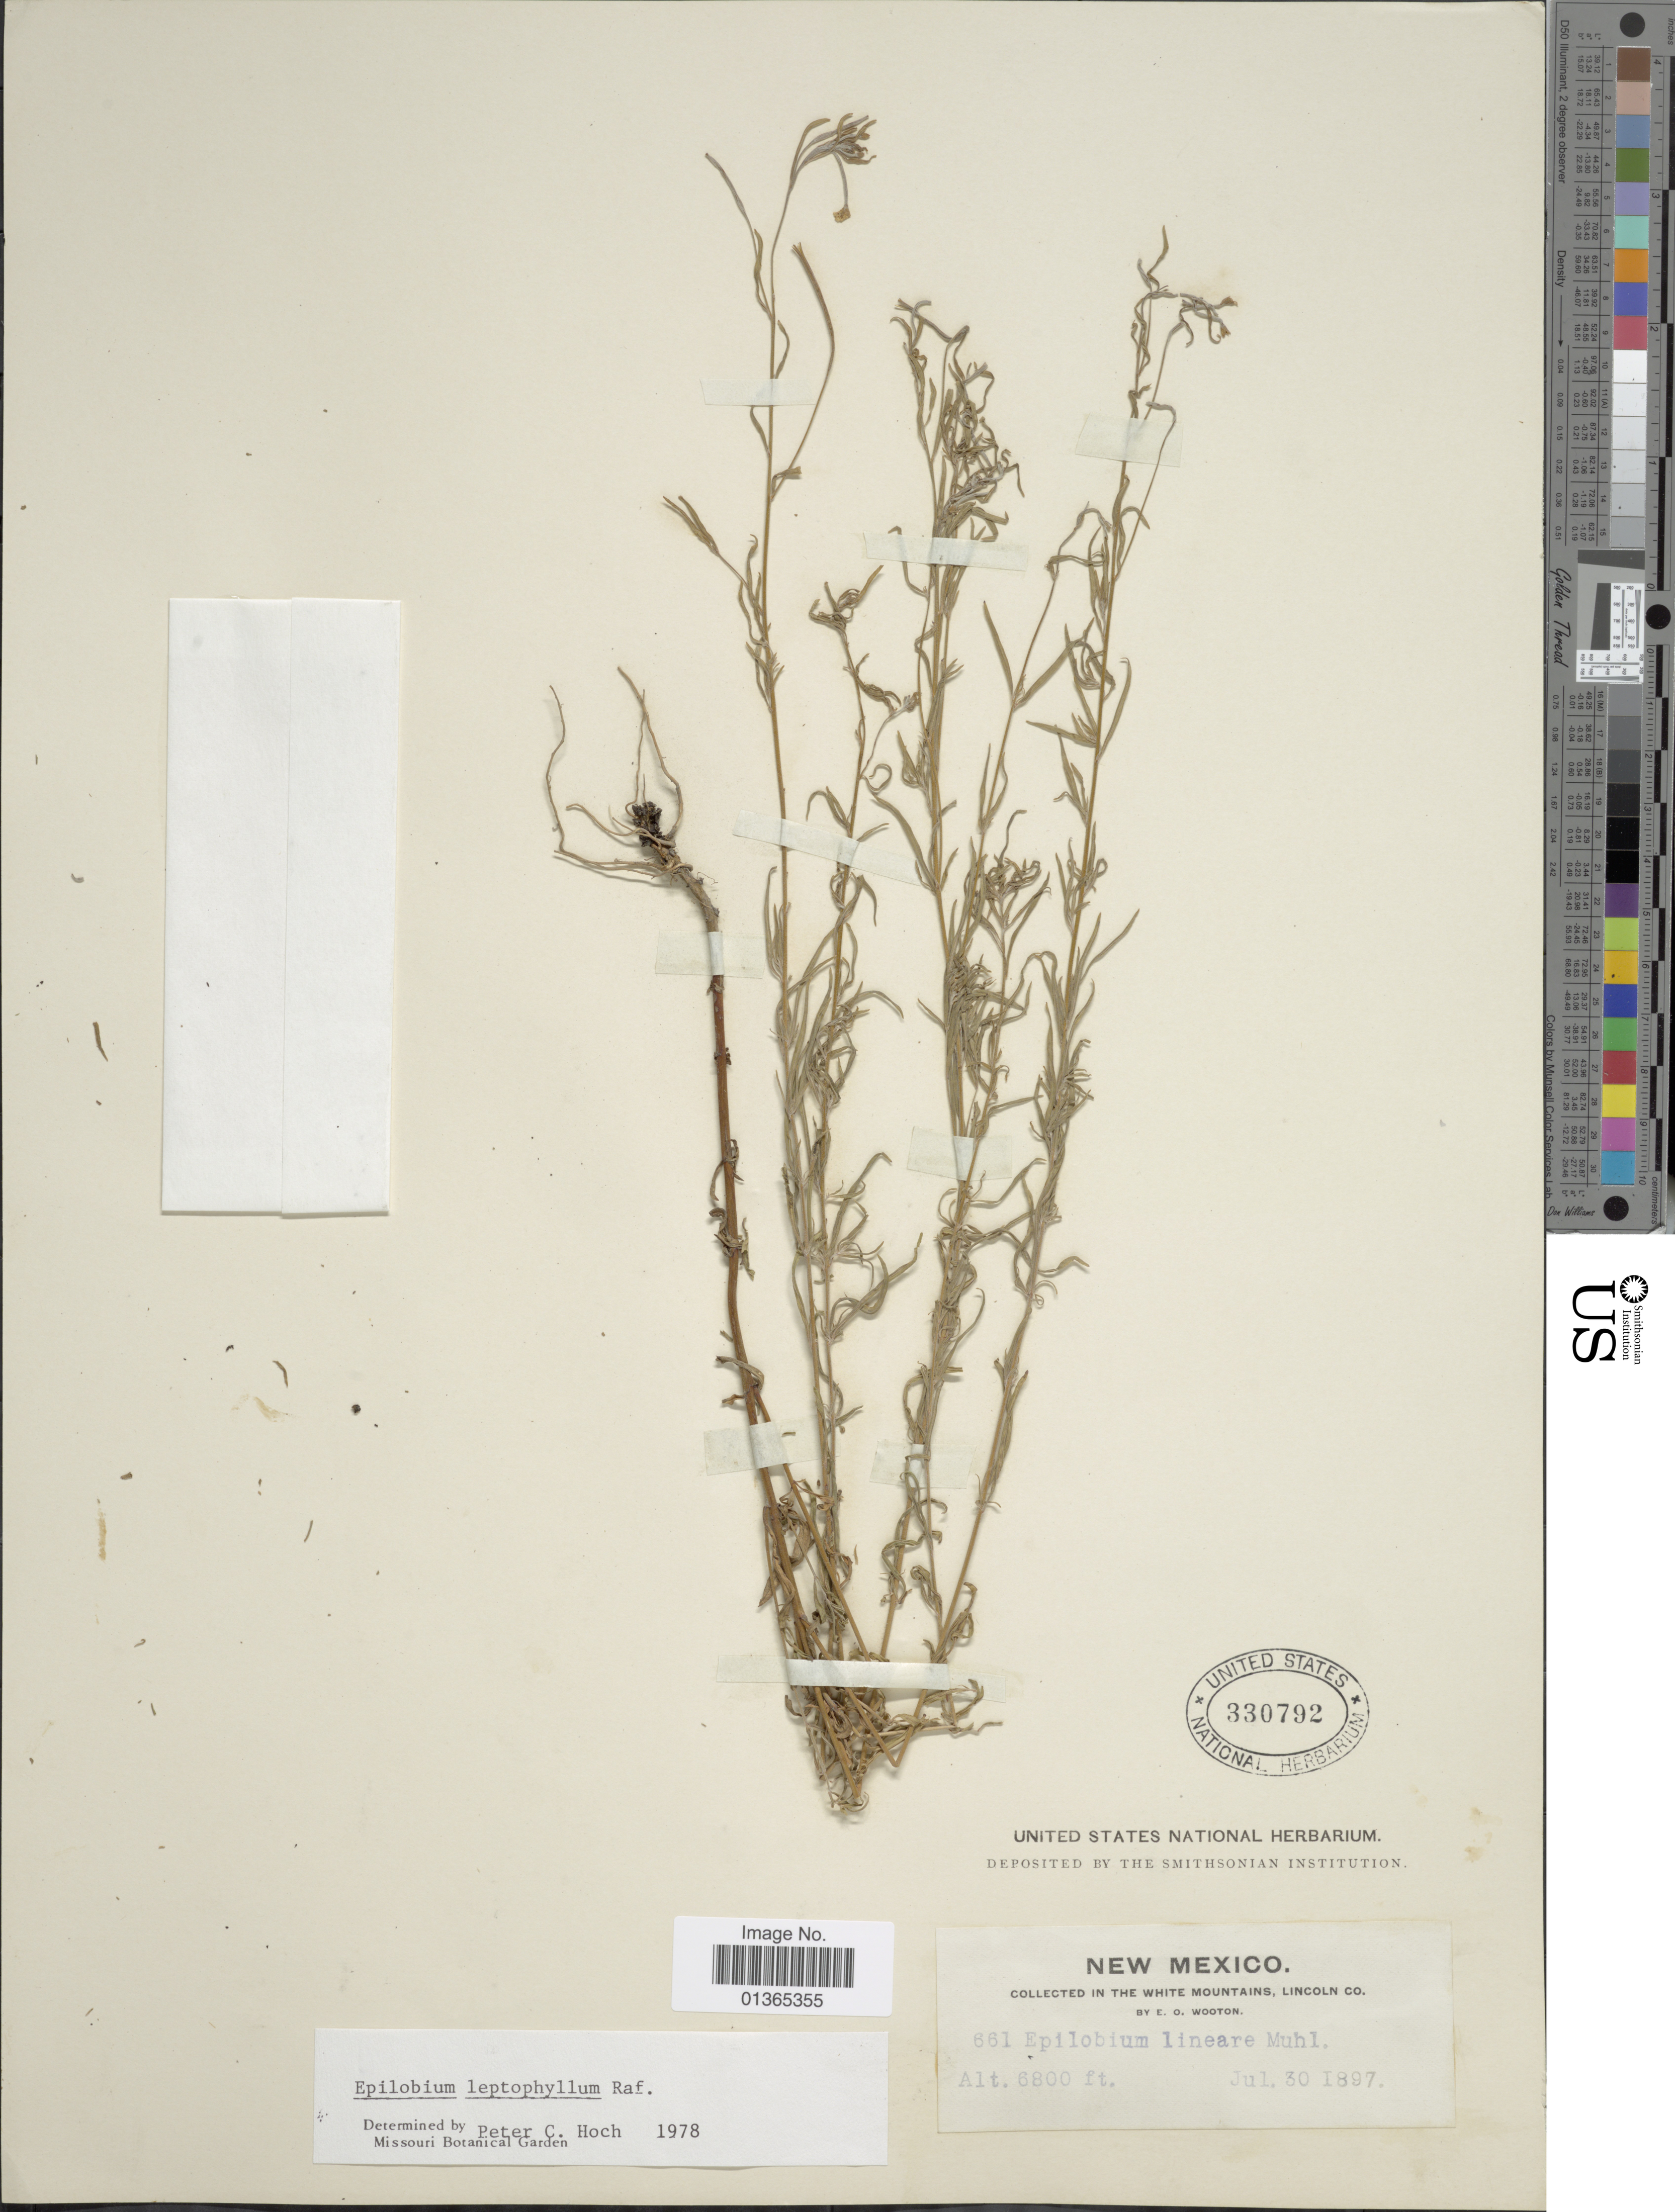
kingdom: Plantae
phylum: Tracheophyta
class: Magnoliopsida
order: Myrtales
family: Onagraceae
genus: Epilobium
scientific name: Epilobium leptophyllum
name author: Raf.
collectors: E. O. Wooton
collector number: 661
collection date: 1897-07-30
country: United States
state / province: New Mexico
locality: White mountains, Lincoln Co.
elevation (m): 2073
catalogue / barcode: US 330792